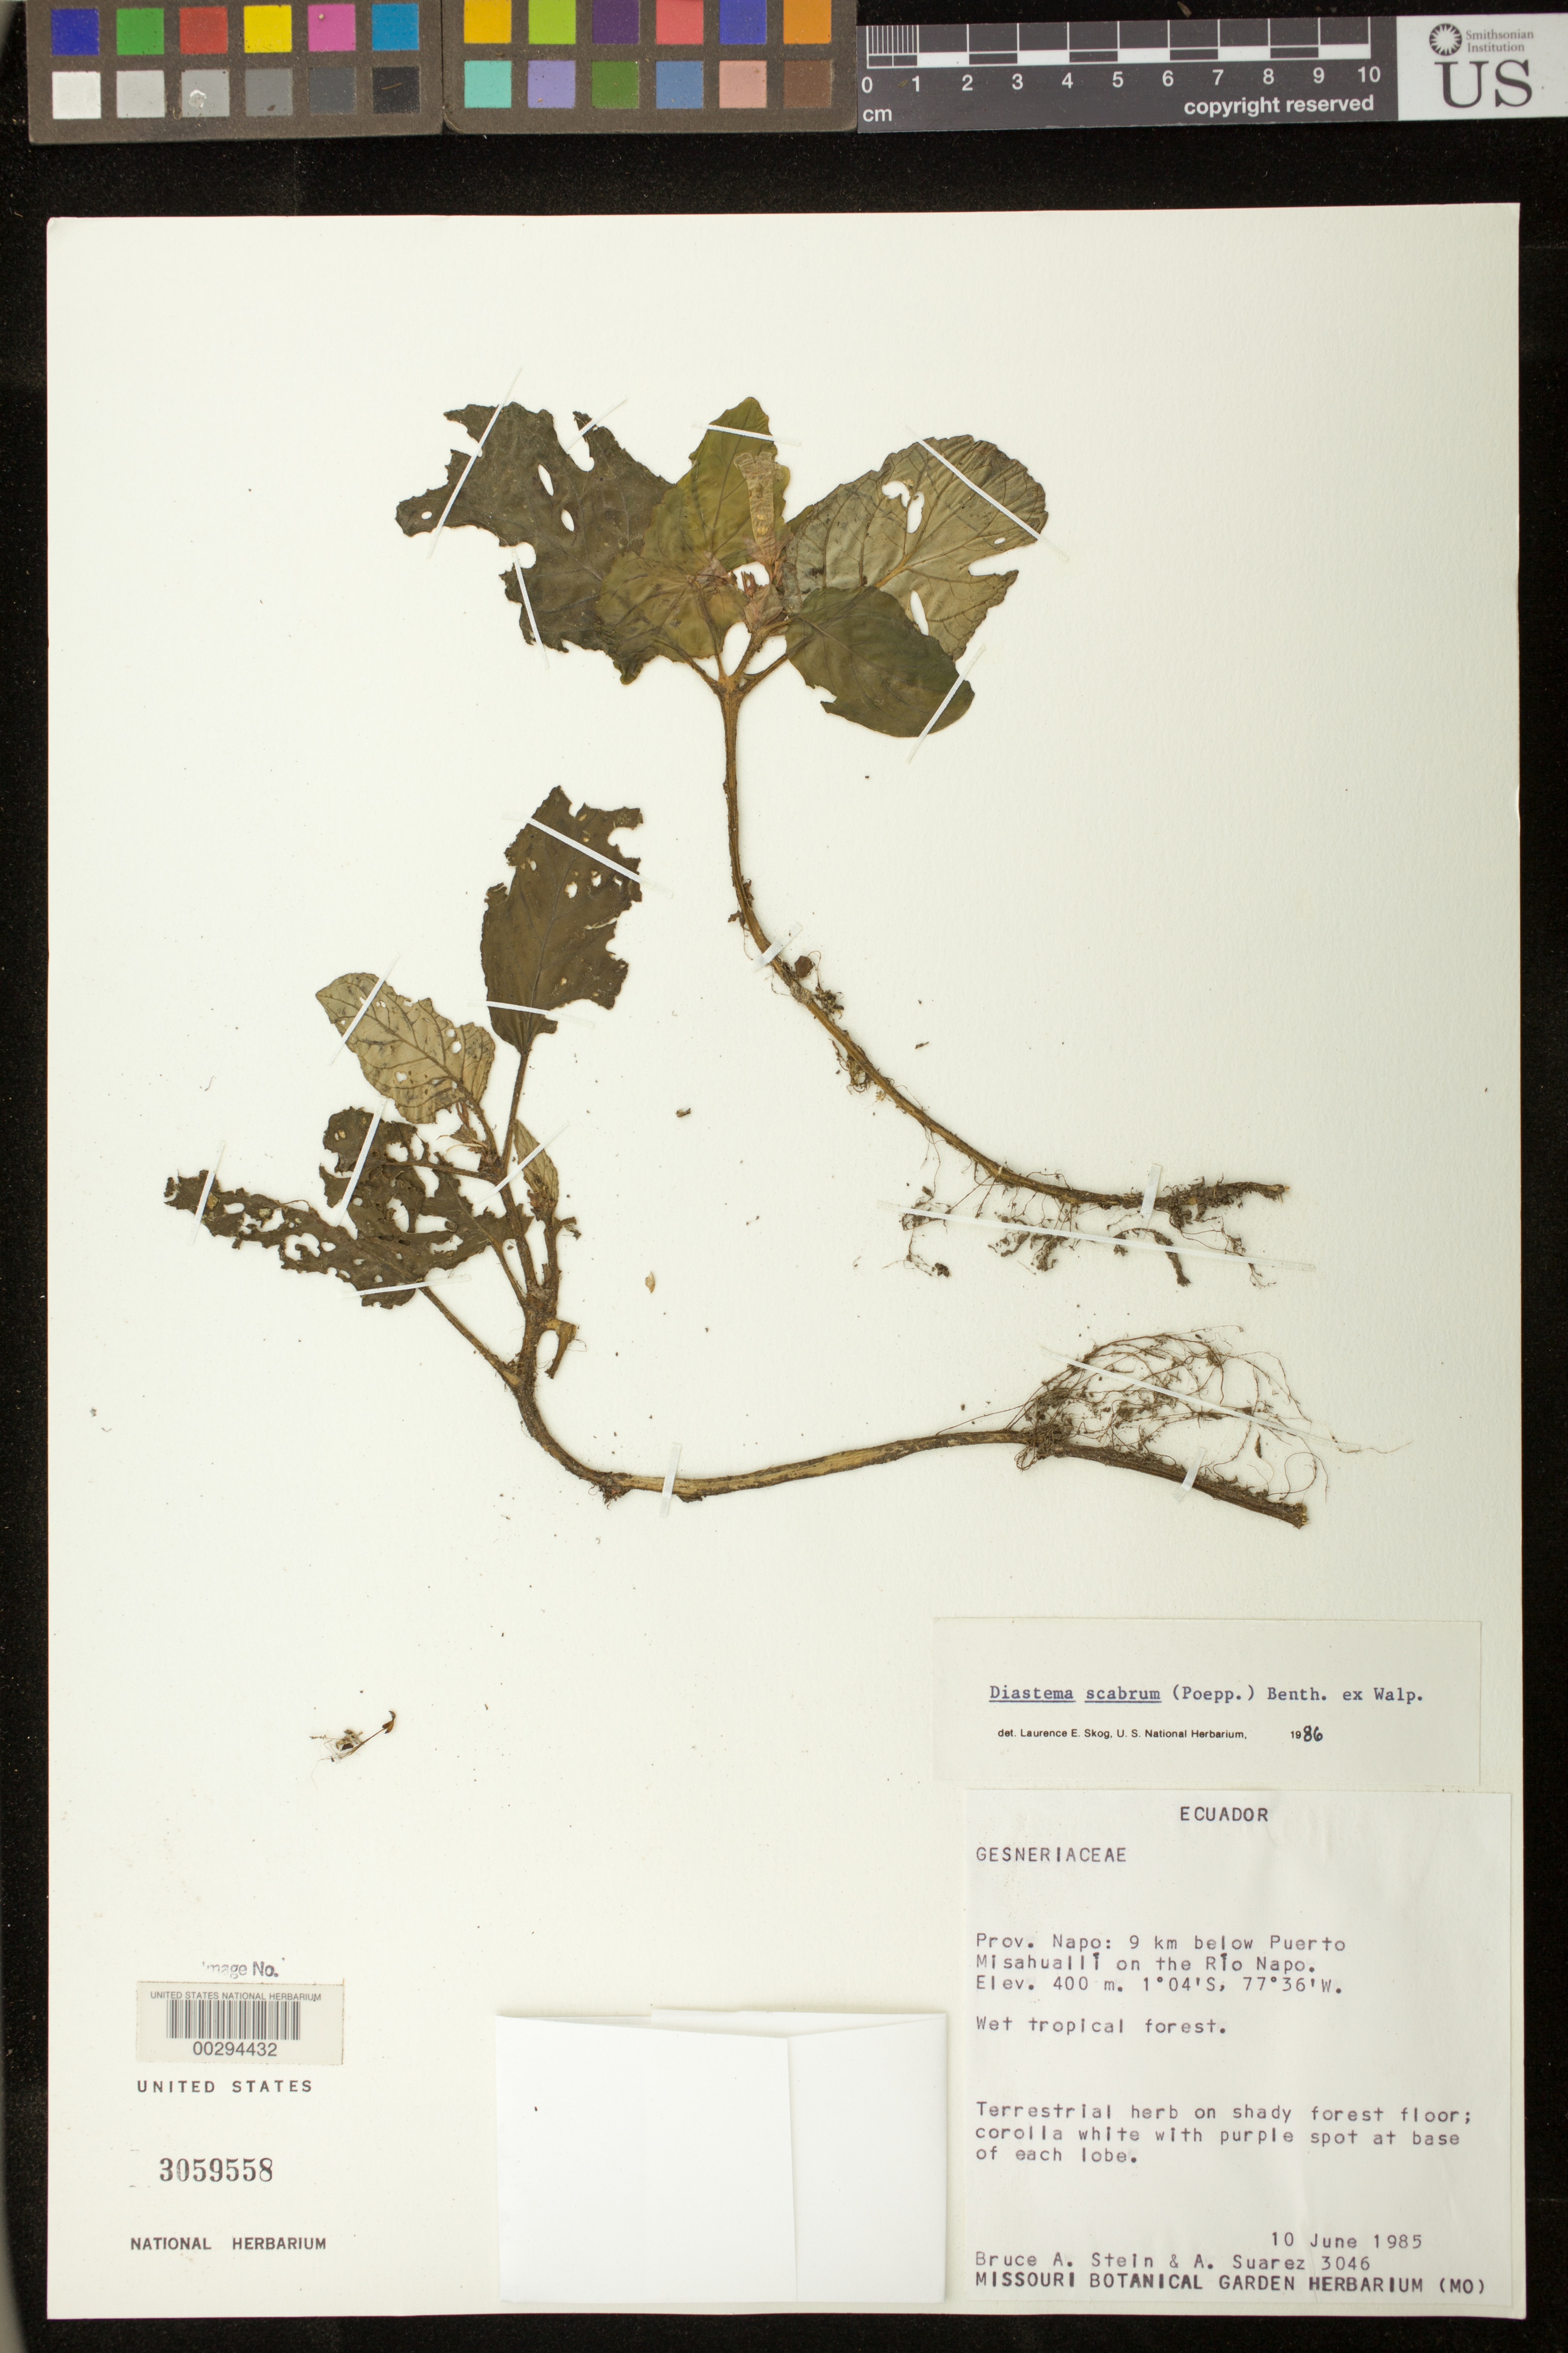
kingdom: Plantae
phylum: Tracheophyta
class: Magnoliopsida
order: Lamiales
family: Gesneriaceae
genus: Diastema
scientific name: Diastema scabrum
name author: (Poepp.) Benth. ex Walp.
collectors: B. A. Stein & A. Suarez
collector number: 3046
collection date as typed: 10 Jun 1985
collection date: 1985-06-10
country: Ecuador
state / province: Napo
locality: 9 km below Puerto Misahualli on the Rio Napo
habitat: Wet tropical forest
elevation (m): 400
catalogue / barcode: US 3059558